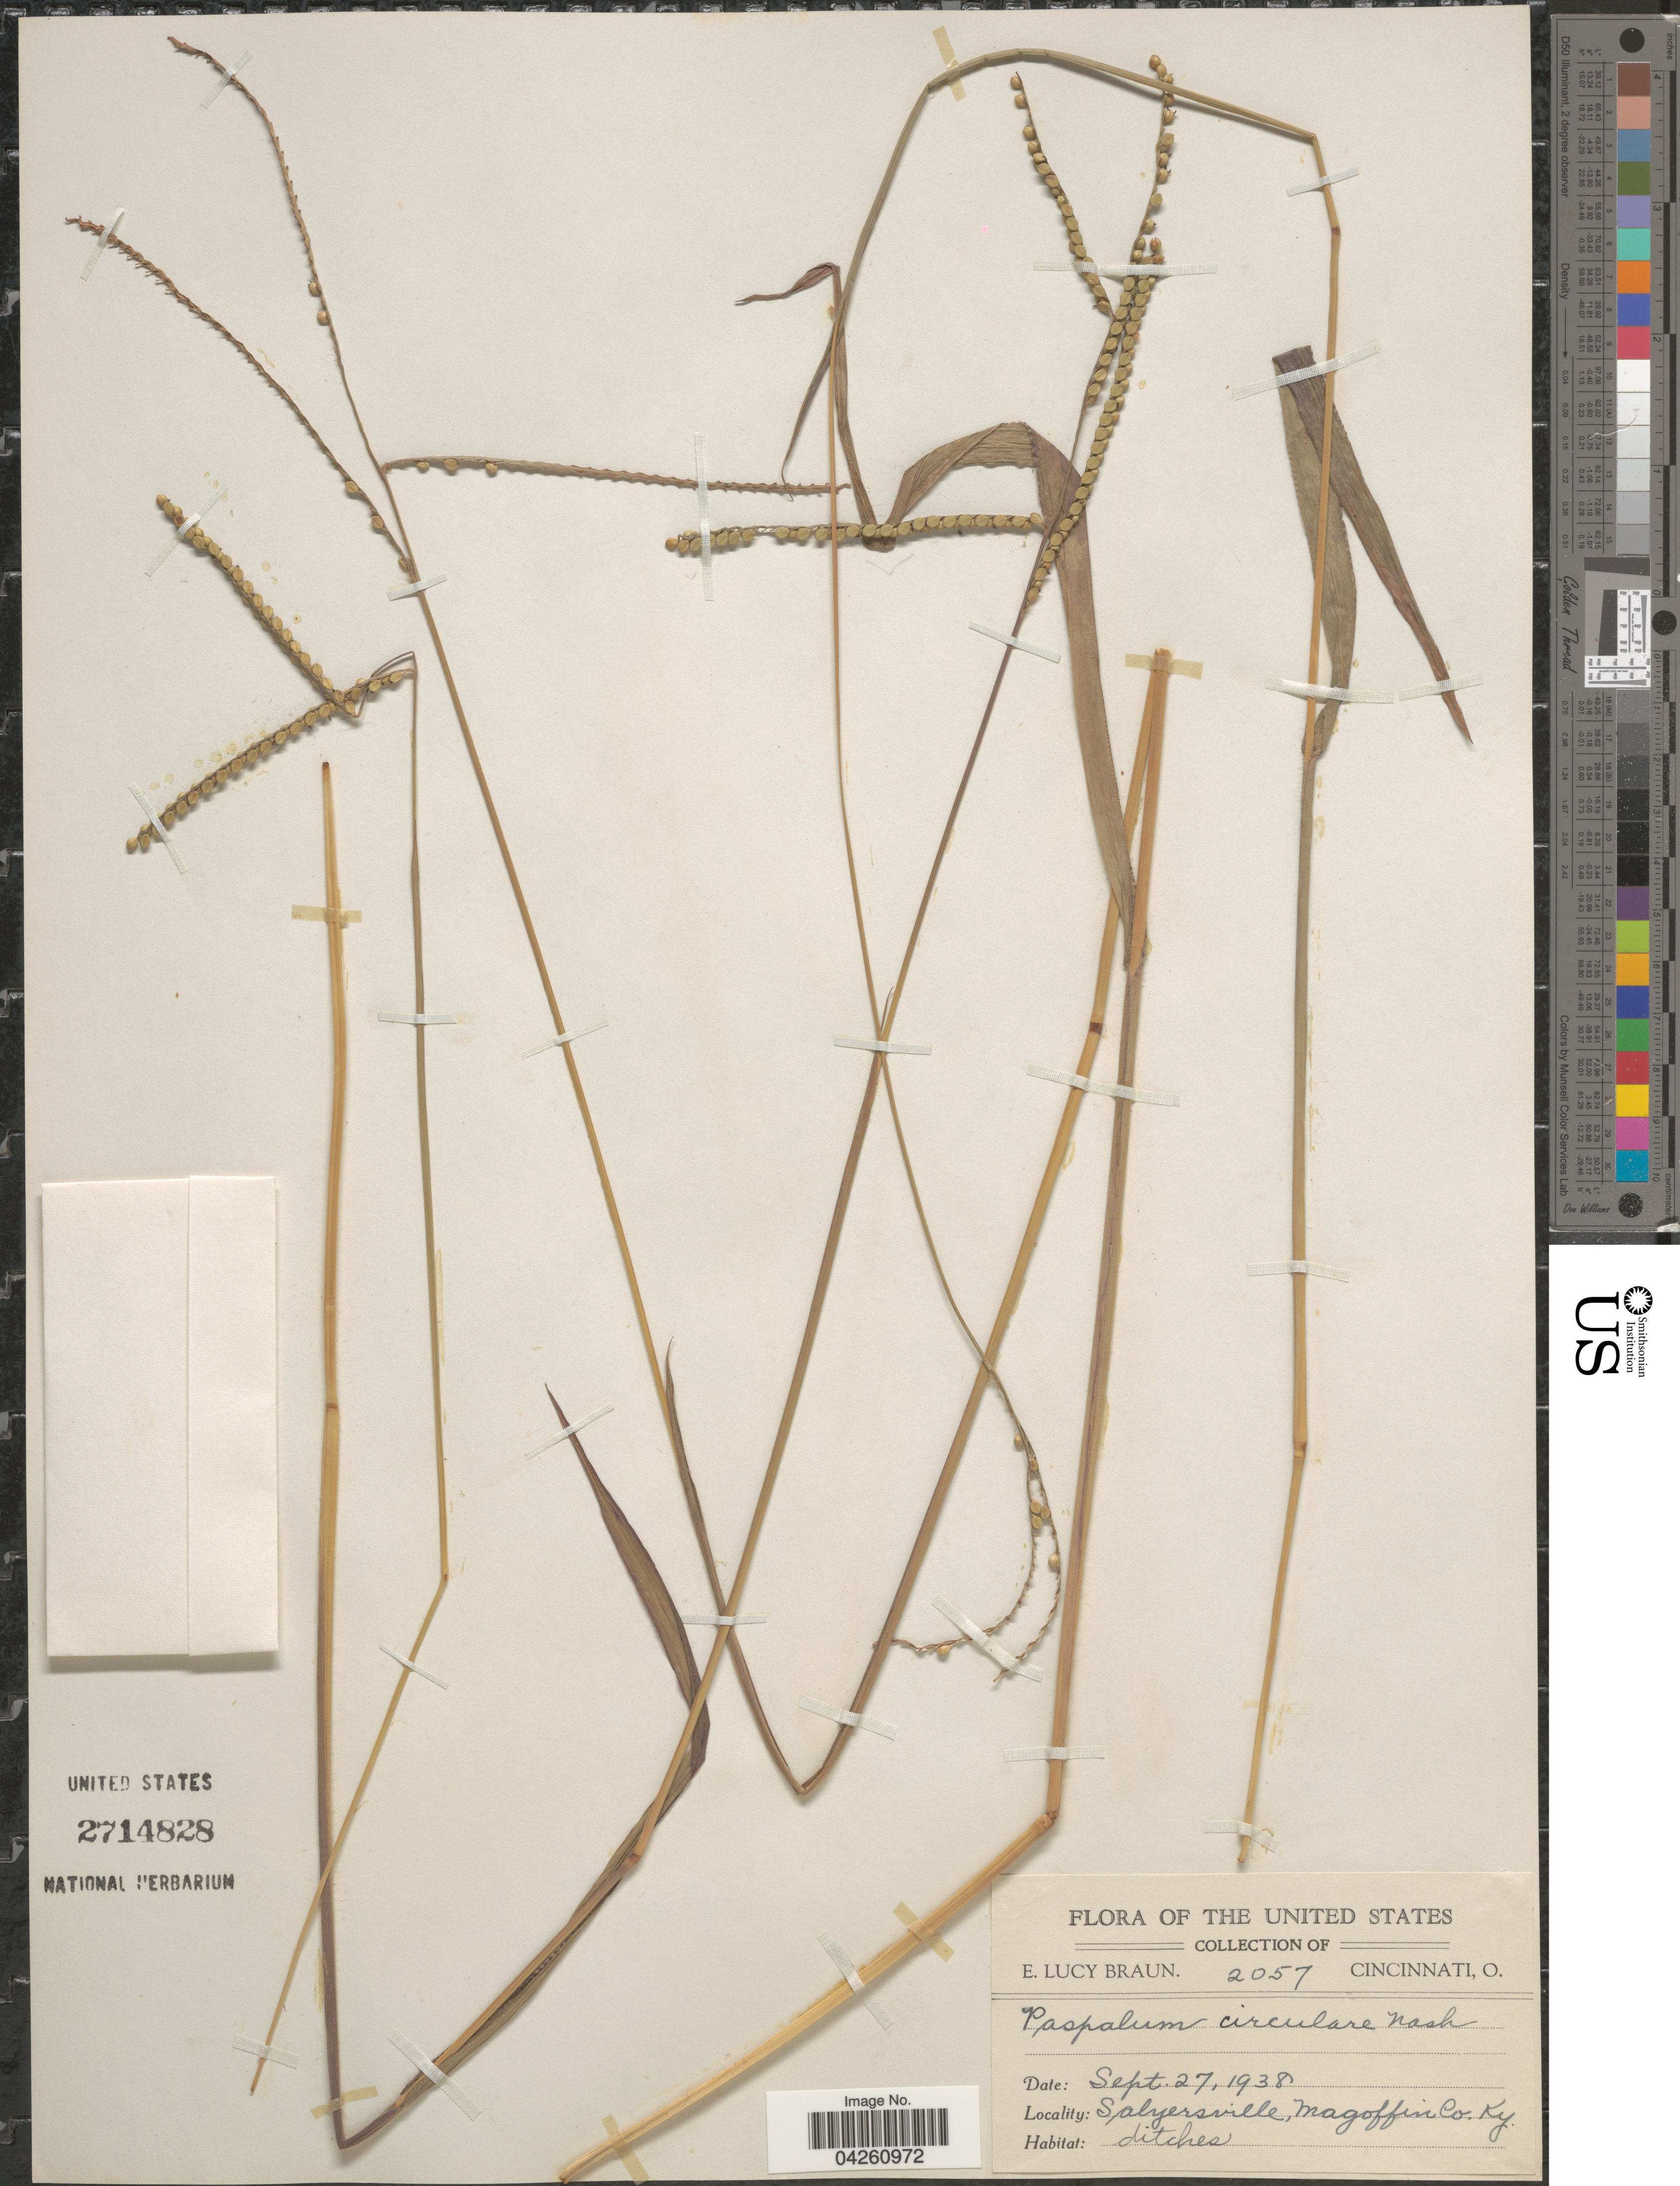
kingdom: Plantae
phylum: Tracheophyta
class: Liliopsida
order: Poales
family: Poaceae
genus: Paspalum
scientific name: Paspalum circulare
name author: Nash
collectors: E. L. Braun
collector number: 2057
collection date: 1938-09-27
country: United States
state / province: Kentucky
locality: Salyersville, Magoffin Co.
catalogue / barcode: US 2714828